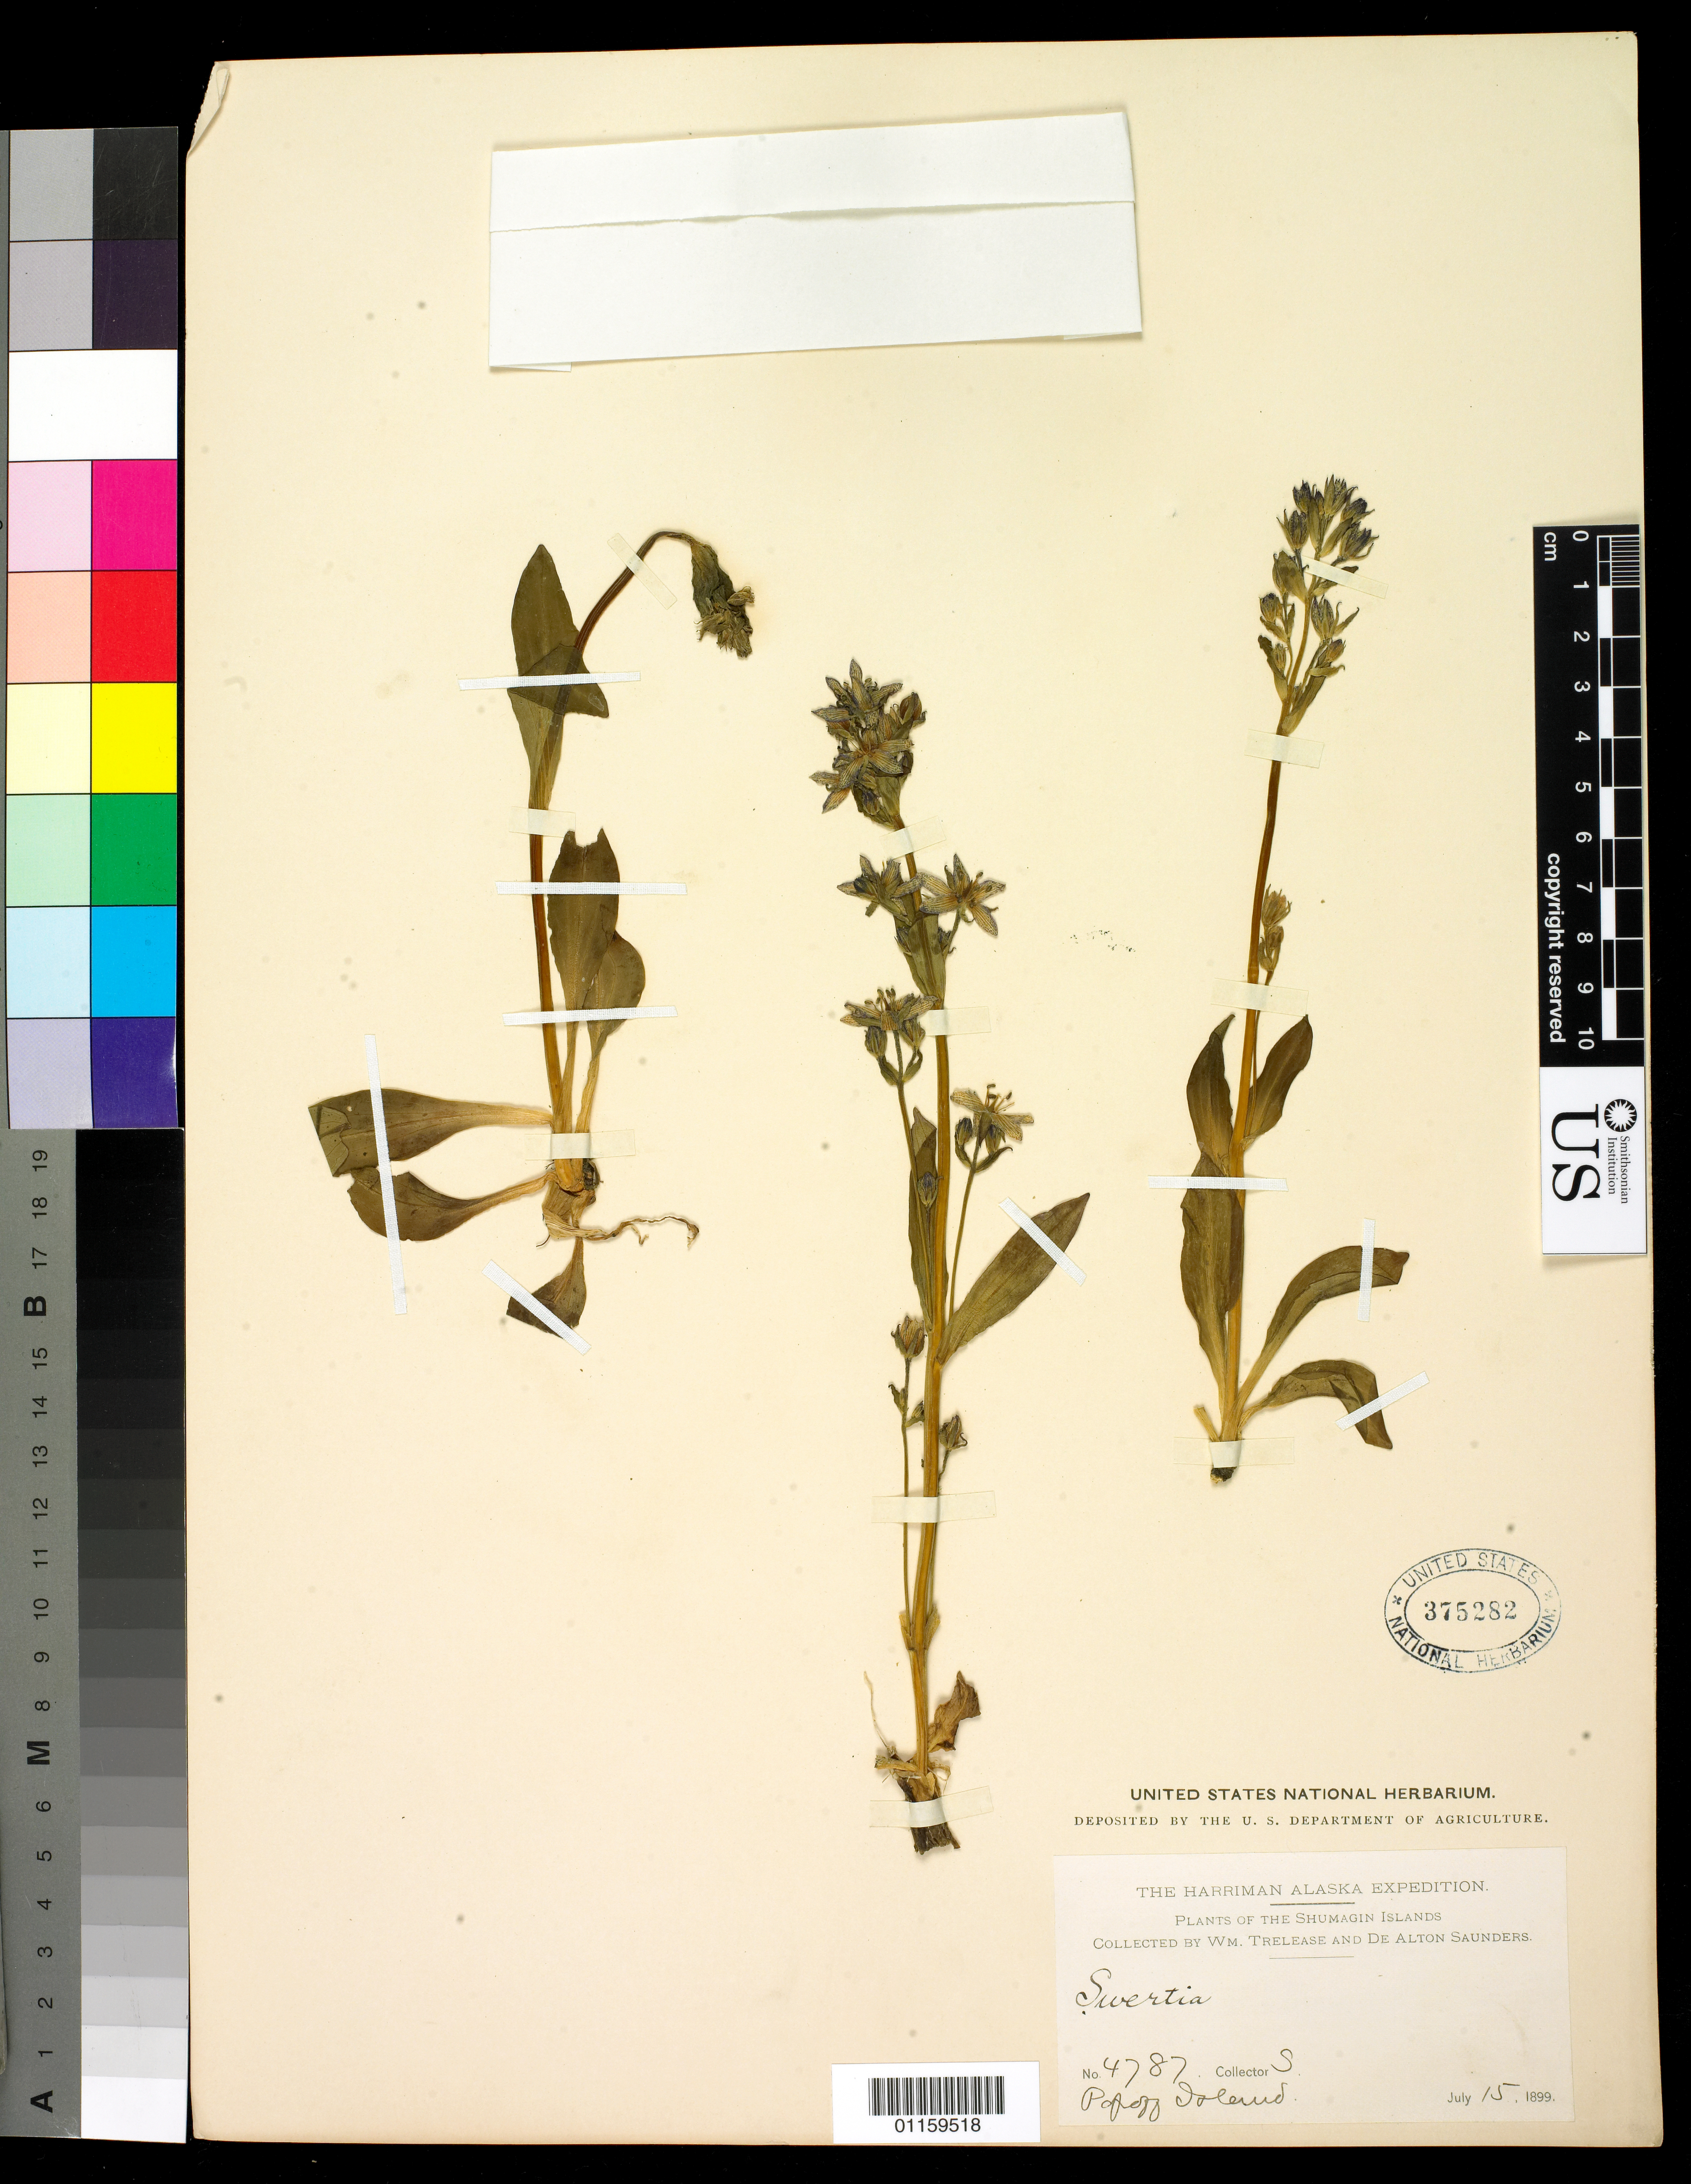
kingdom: Plantae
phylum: Tracheophyta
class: Magnoliopsida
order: Gentianales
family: Gentianaceae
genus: Swertia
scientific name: Swertia sp.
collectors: W. Trelease & D. A. Saunders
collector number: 4787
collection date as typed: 15 Jul 1899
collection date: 1899-07-15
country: United States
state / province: Alaska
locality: Popof Island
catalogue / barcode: US 375282